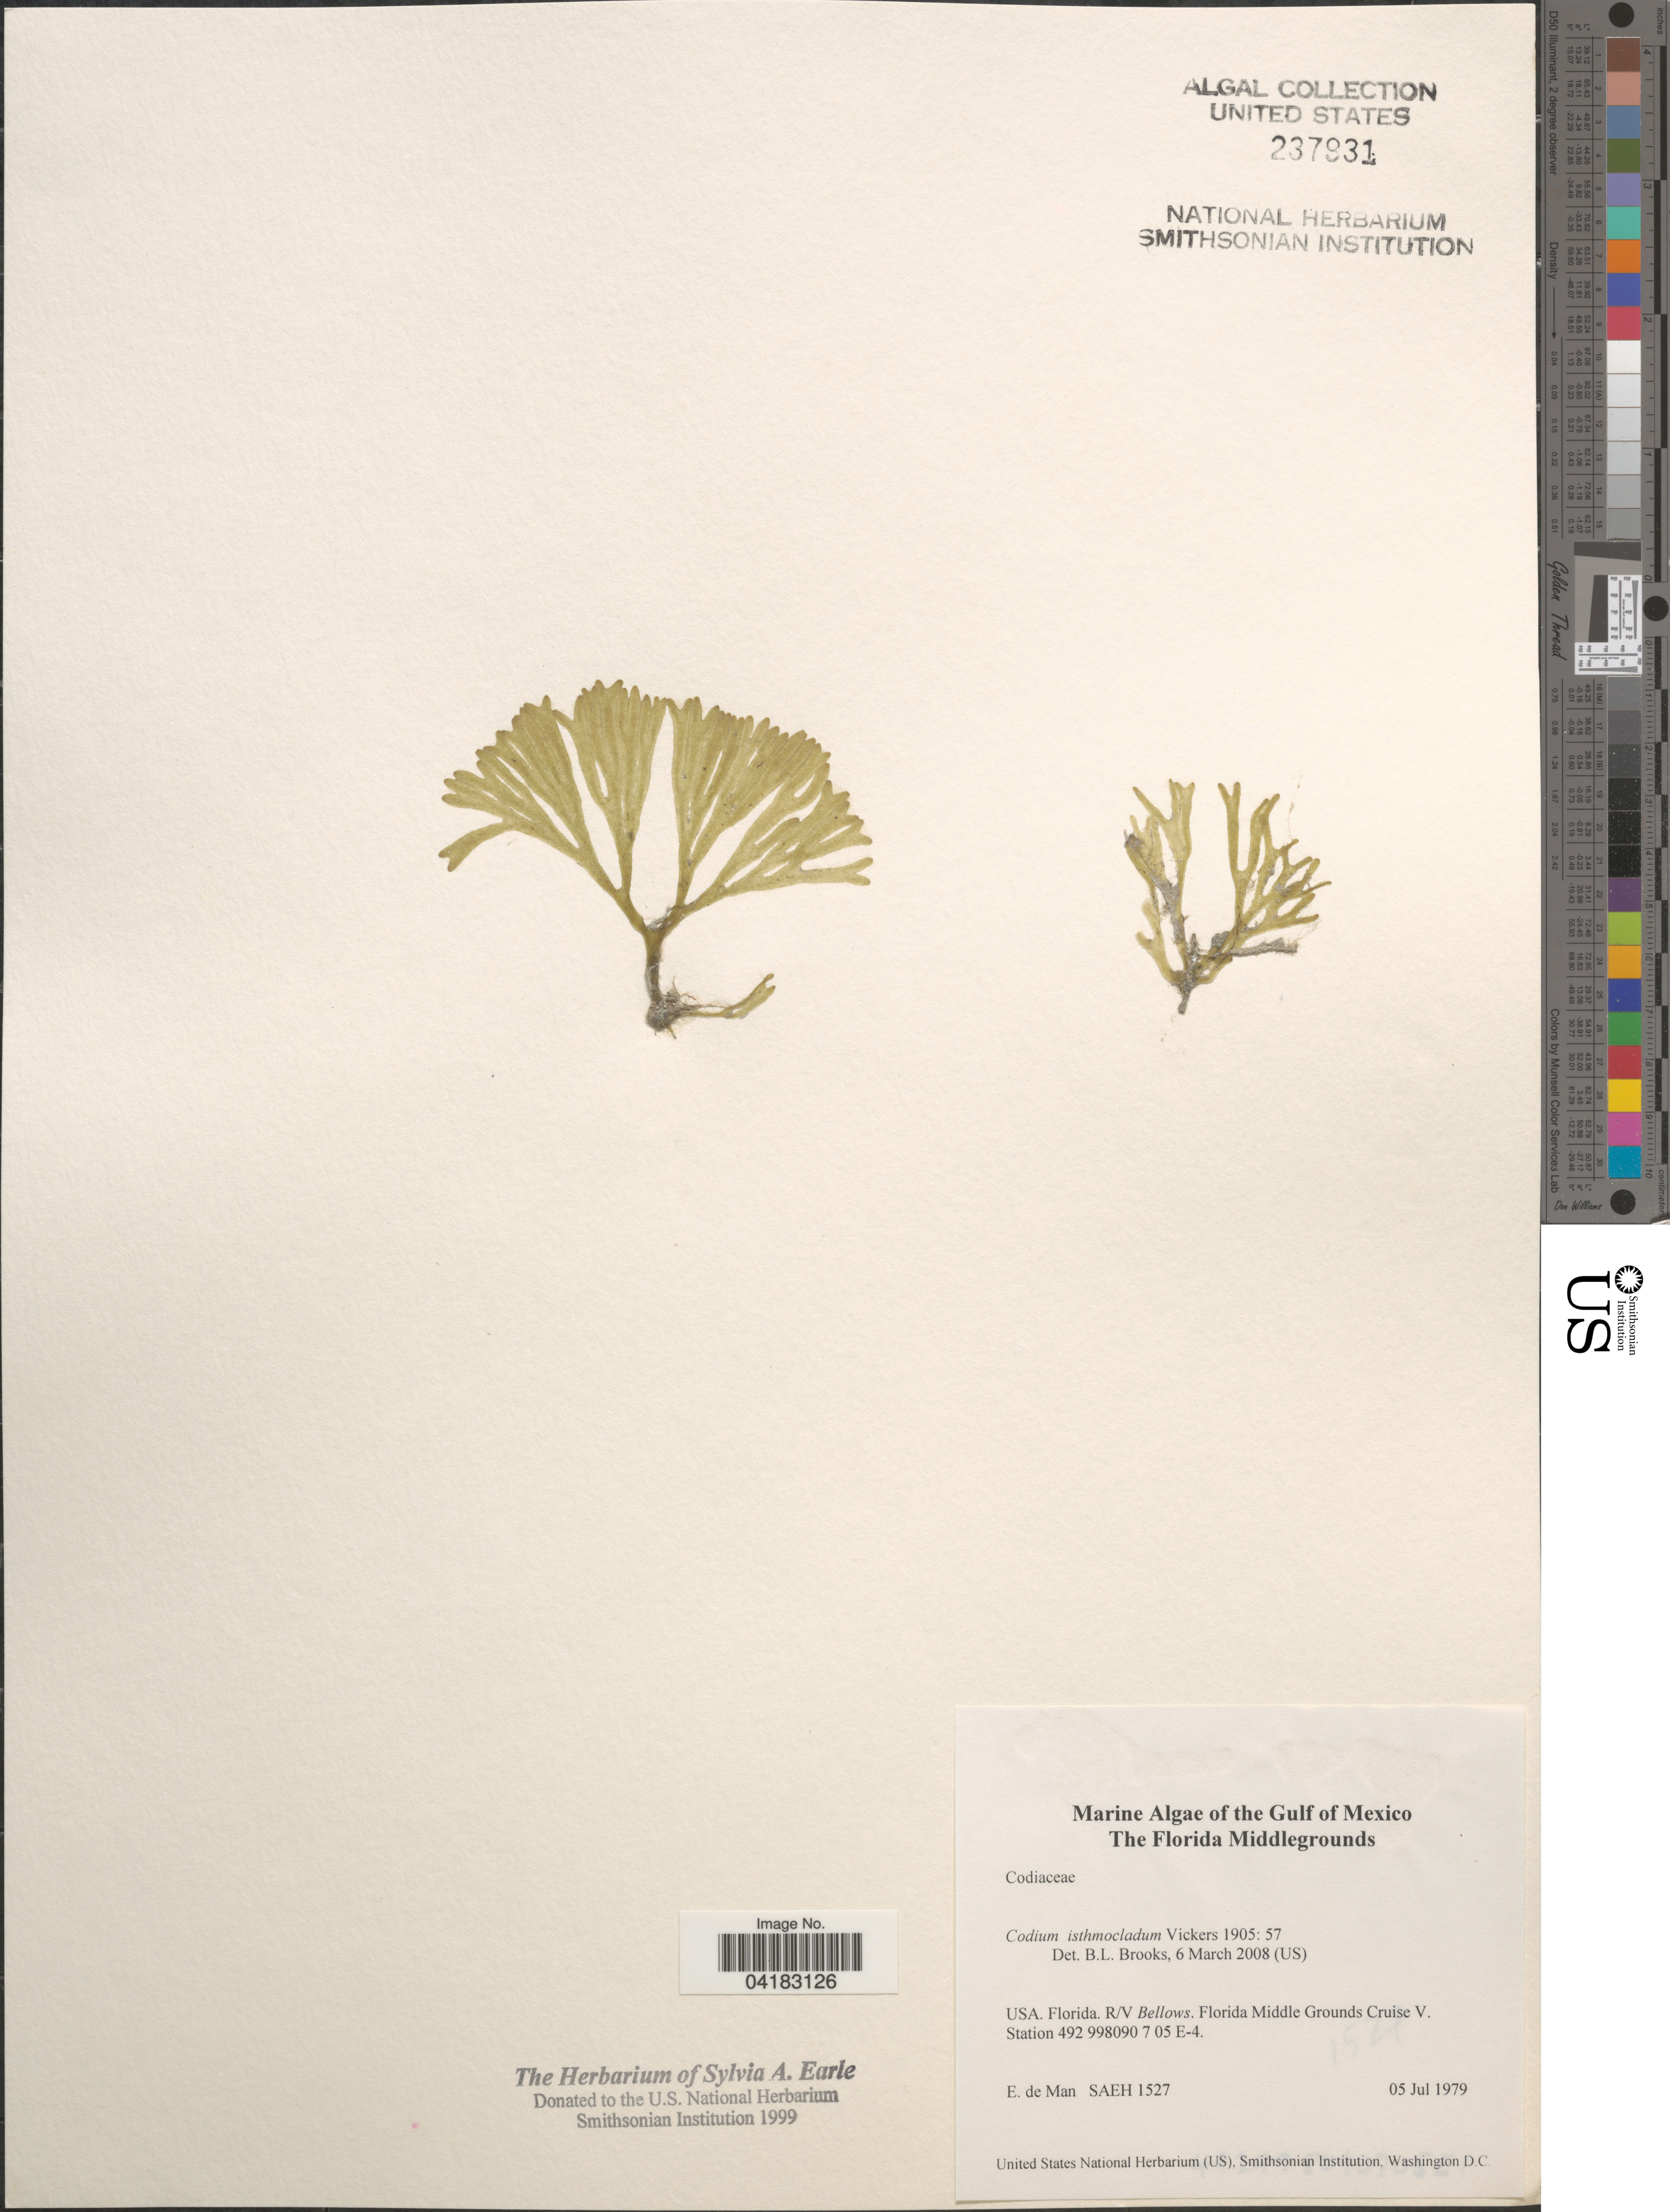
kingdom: Plantae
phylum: Chlorophyta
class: Ulvophyceae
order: Bryopsidales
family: Codiaceae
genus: Codium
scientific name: Codium isthmocladum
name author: Vickers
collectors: E. de Man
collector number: SAEH1527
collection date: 1979-07-05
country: United States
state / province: Florida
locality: Gulf of Mexico. R/V Bellows. Florida Middle Grounds Cruise V. Station 492 998090 7 05 E-4.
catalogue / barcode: US 237931